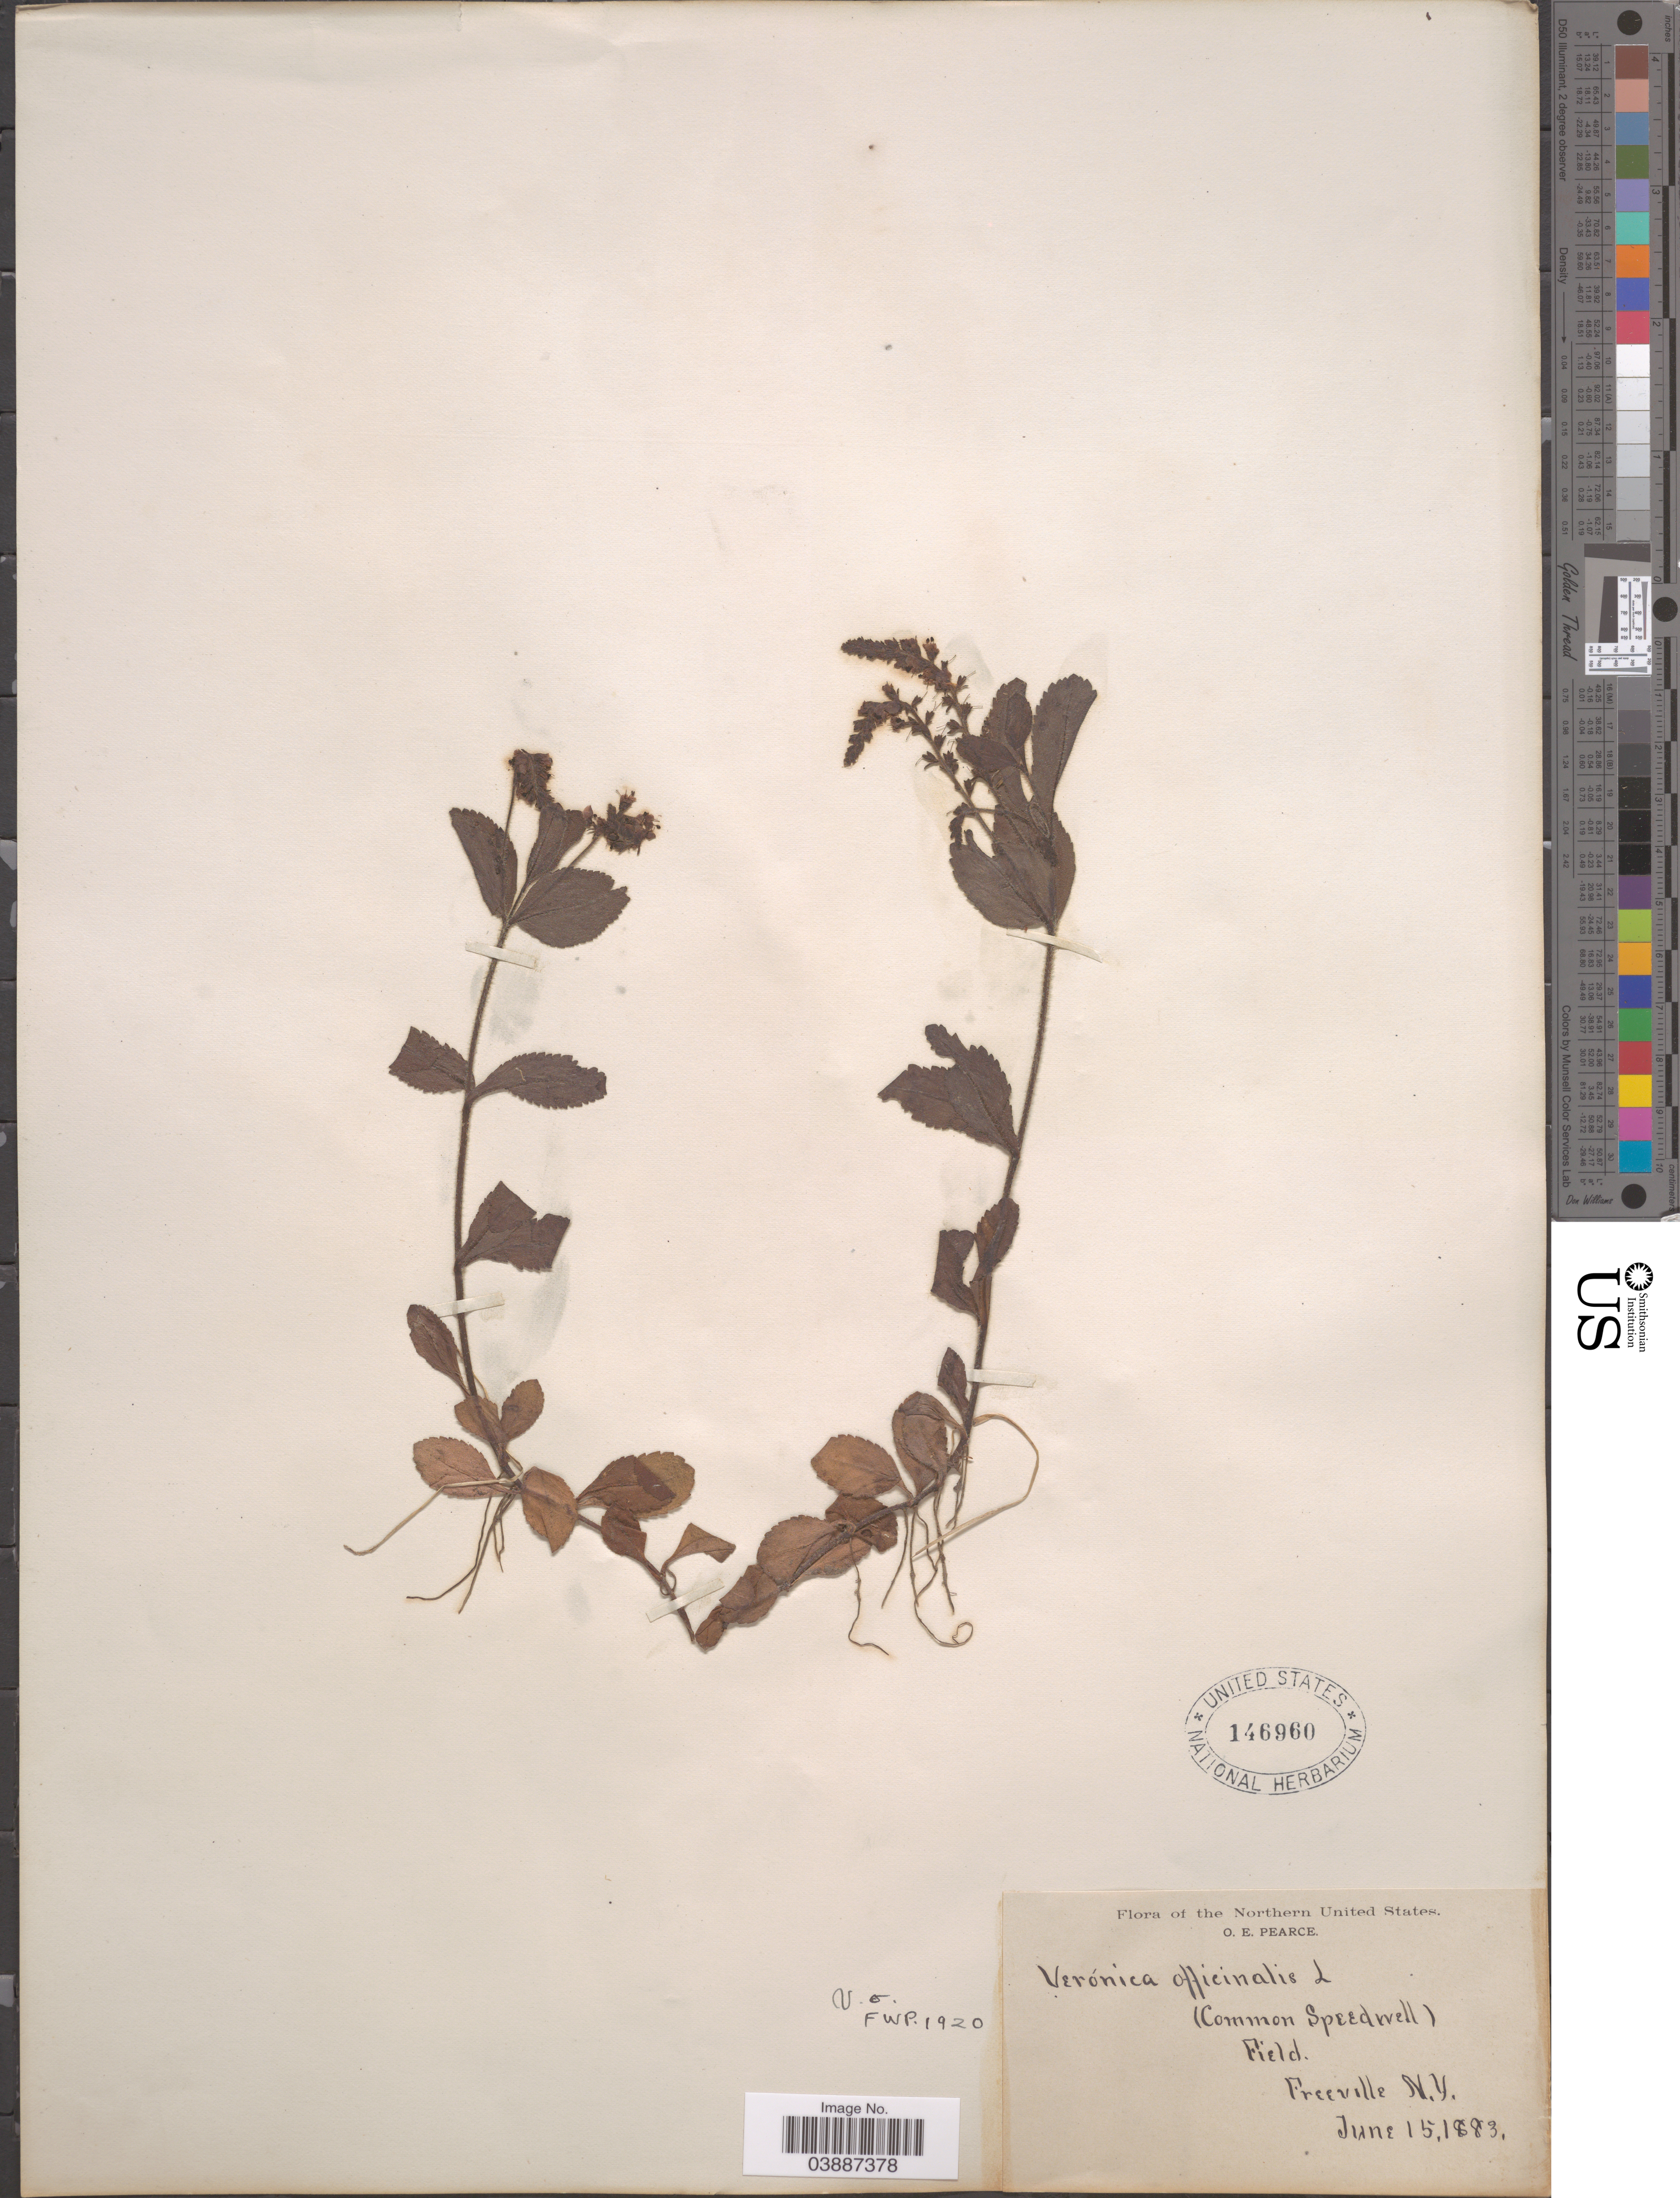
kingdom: Plantae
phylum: Tracheophyta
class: Magnoliopsida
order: Lamiales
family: Plantaginaceae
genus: Veronica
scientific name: Veronica officinalis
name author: L.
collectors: O. E. Pearce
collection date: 1883-06-15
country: United States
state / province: New York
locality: The Northern United States. Freeville.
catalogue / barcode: US 146960